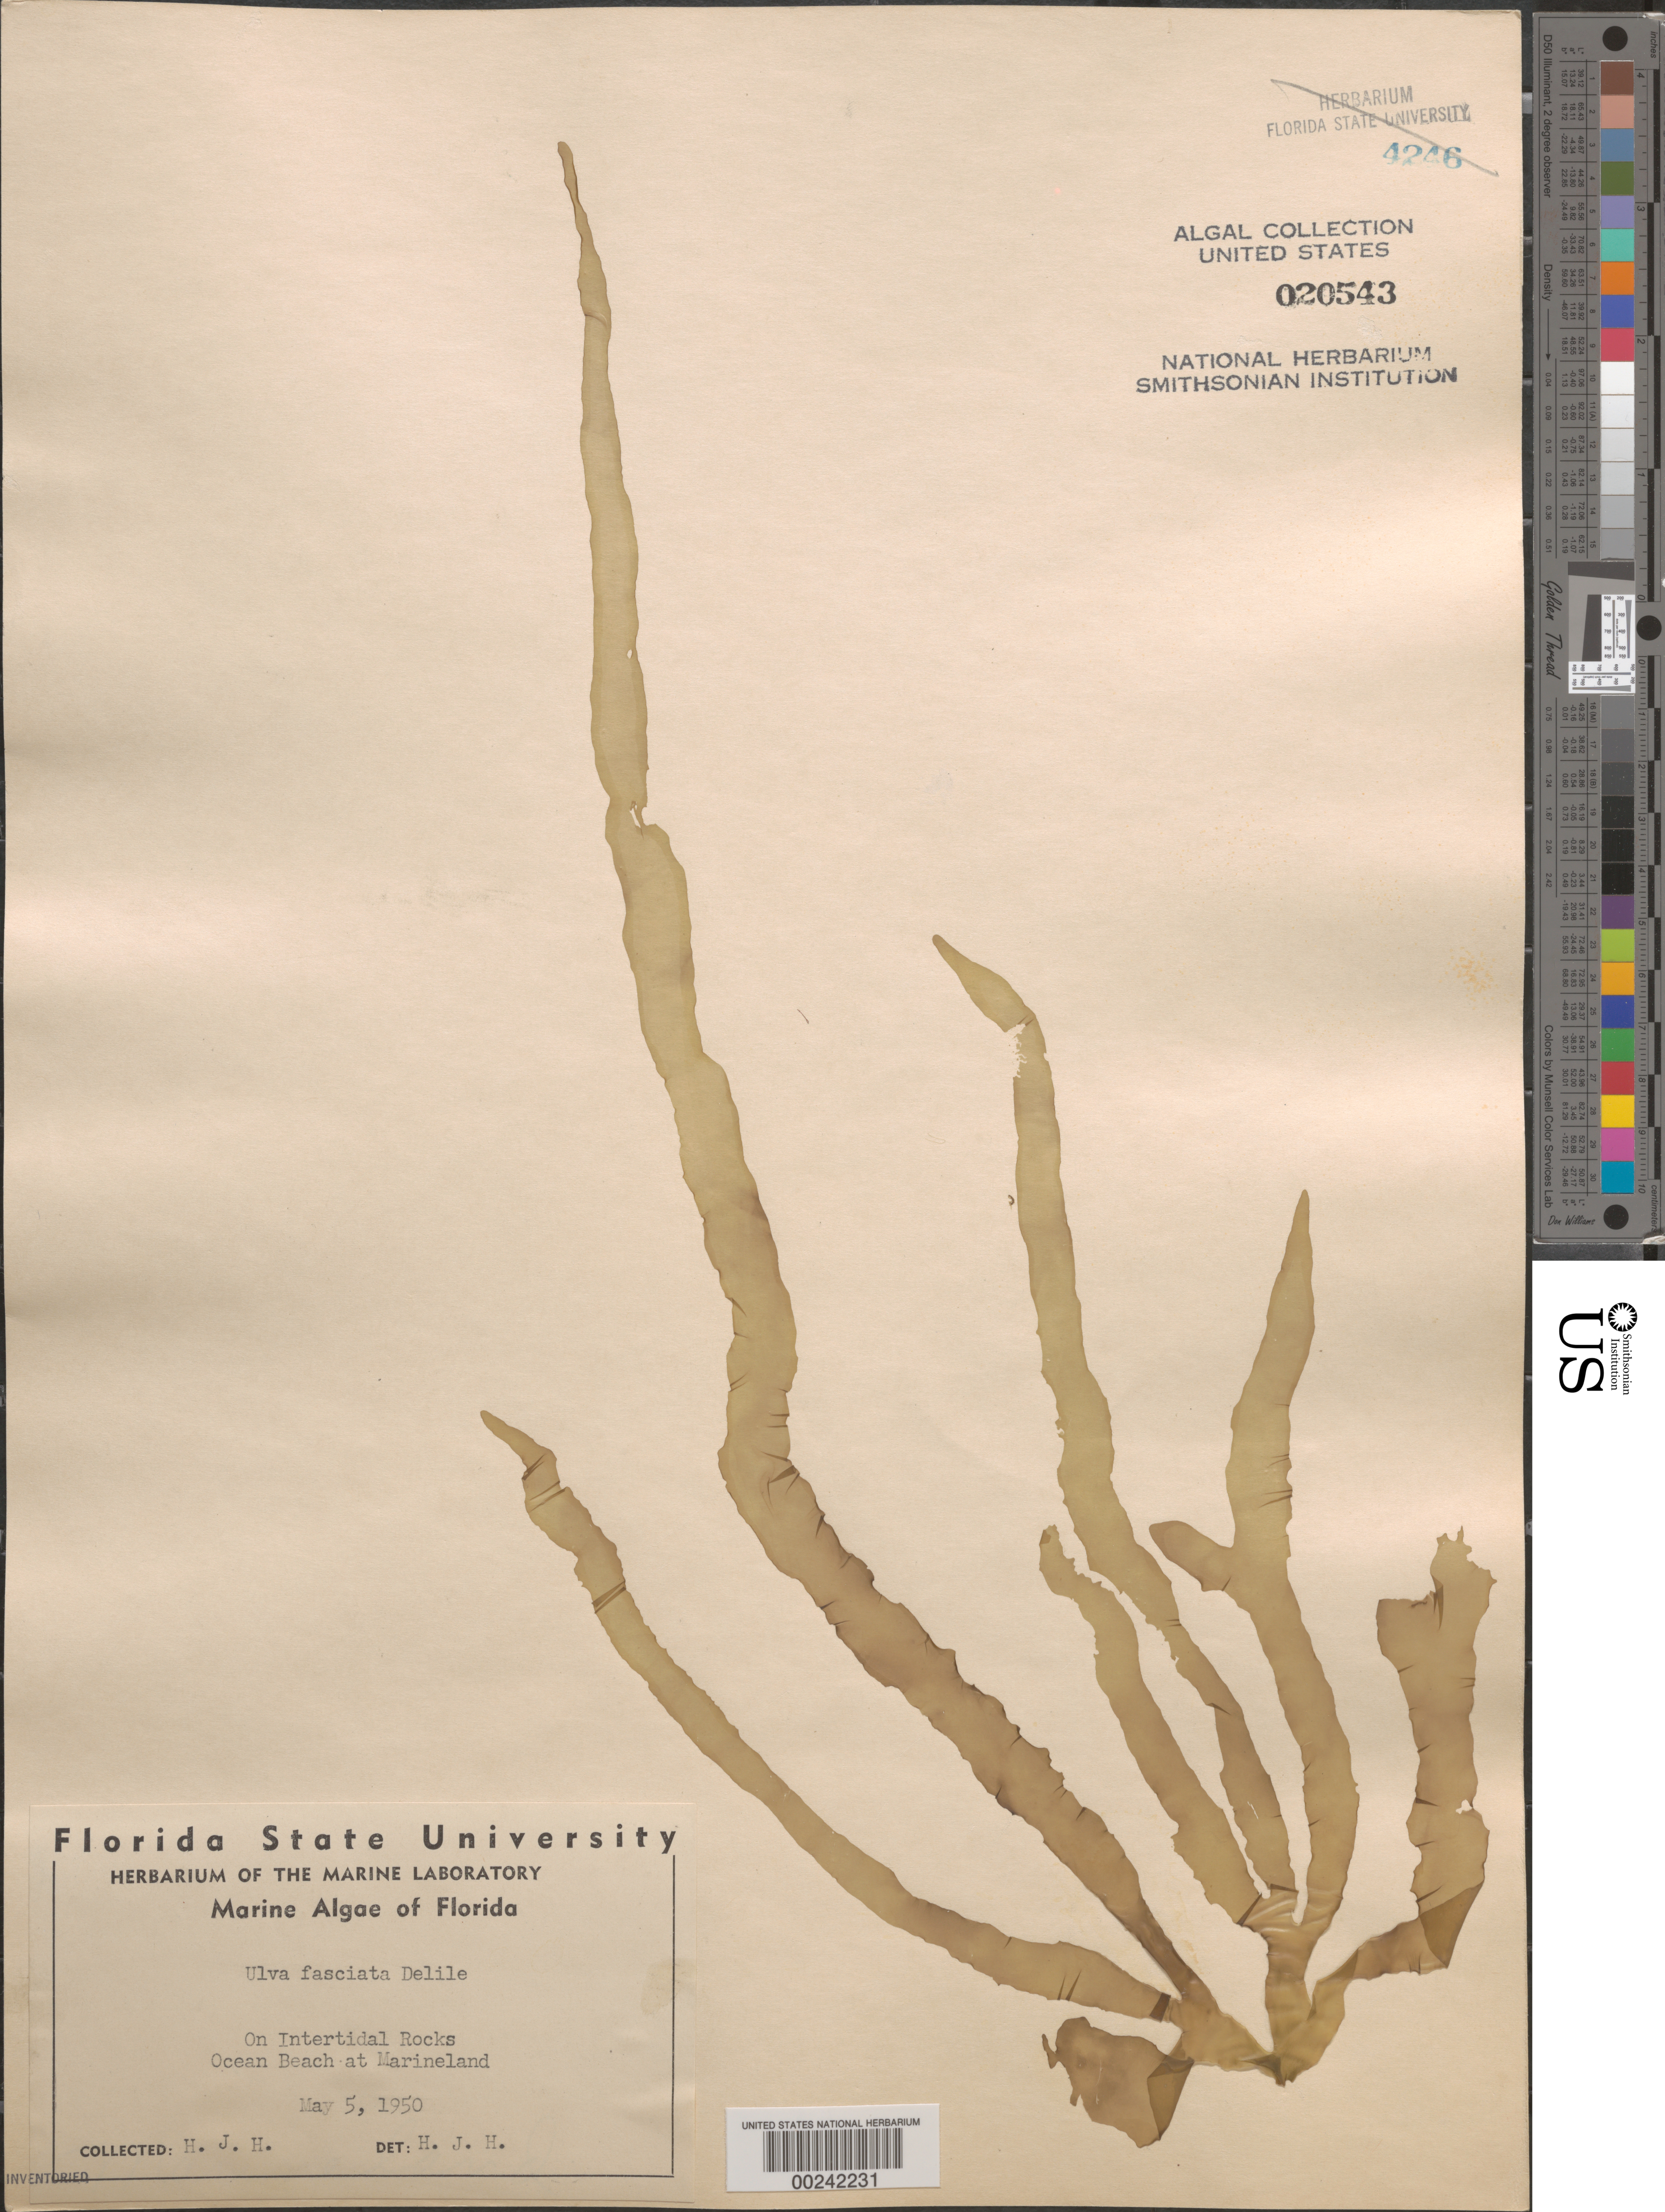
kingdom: Plantae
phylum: Chlorophyta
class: Ulvophyceae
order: Ulvales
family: Ulvaceae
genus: Ulva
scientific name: Ulva lactuca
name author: L.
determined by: Algae name updating Project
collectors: H. J. Humm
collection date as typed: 05 May 1950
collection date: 1950-05-05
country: United States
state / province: Florida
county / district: Flagler County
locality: Marineland ocean beach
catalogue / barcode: US 20543